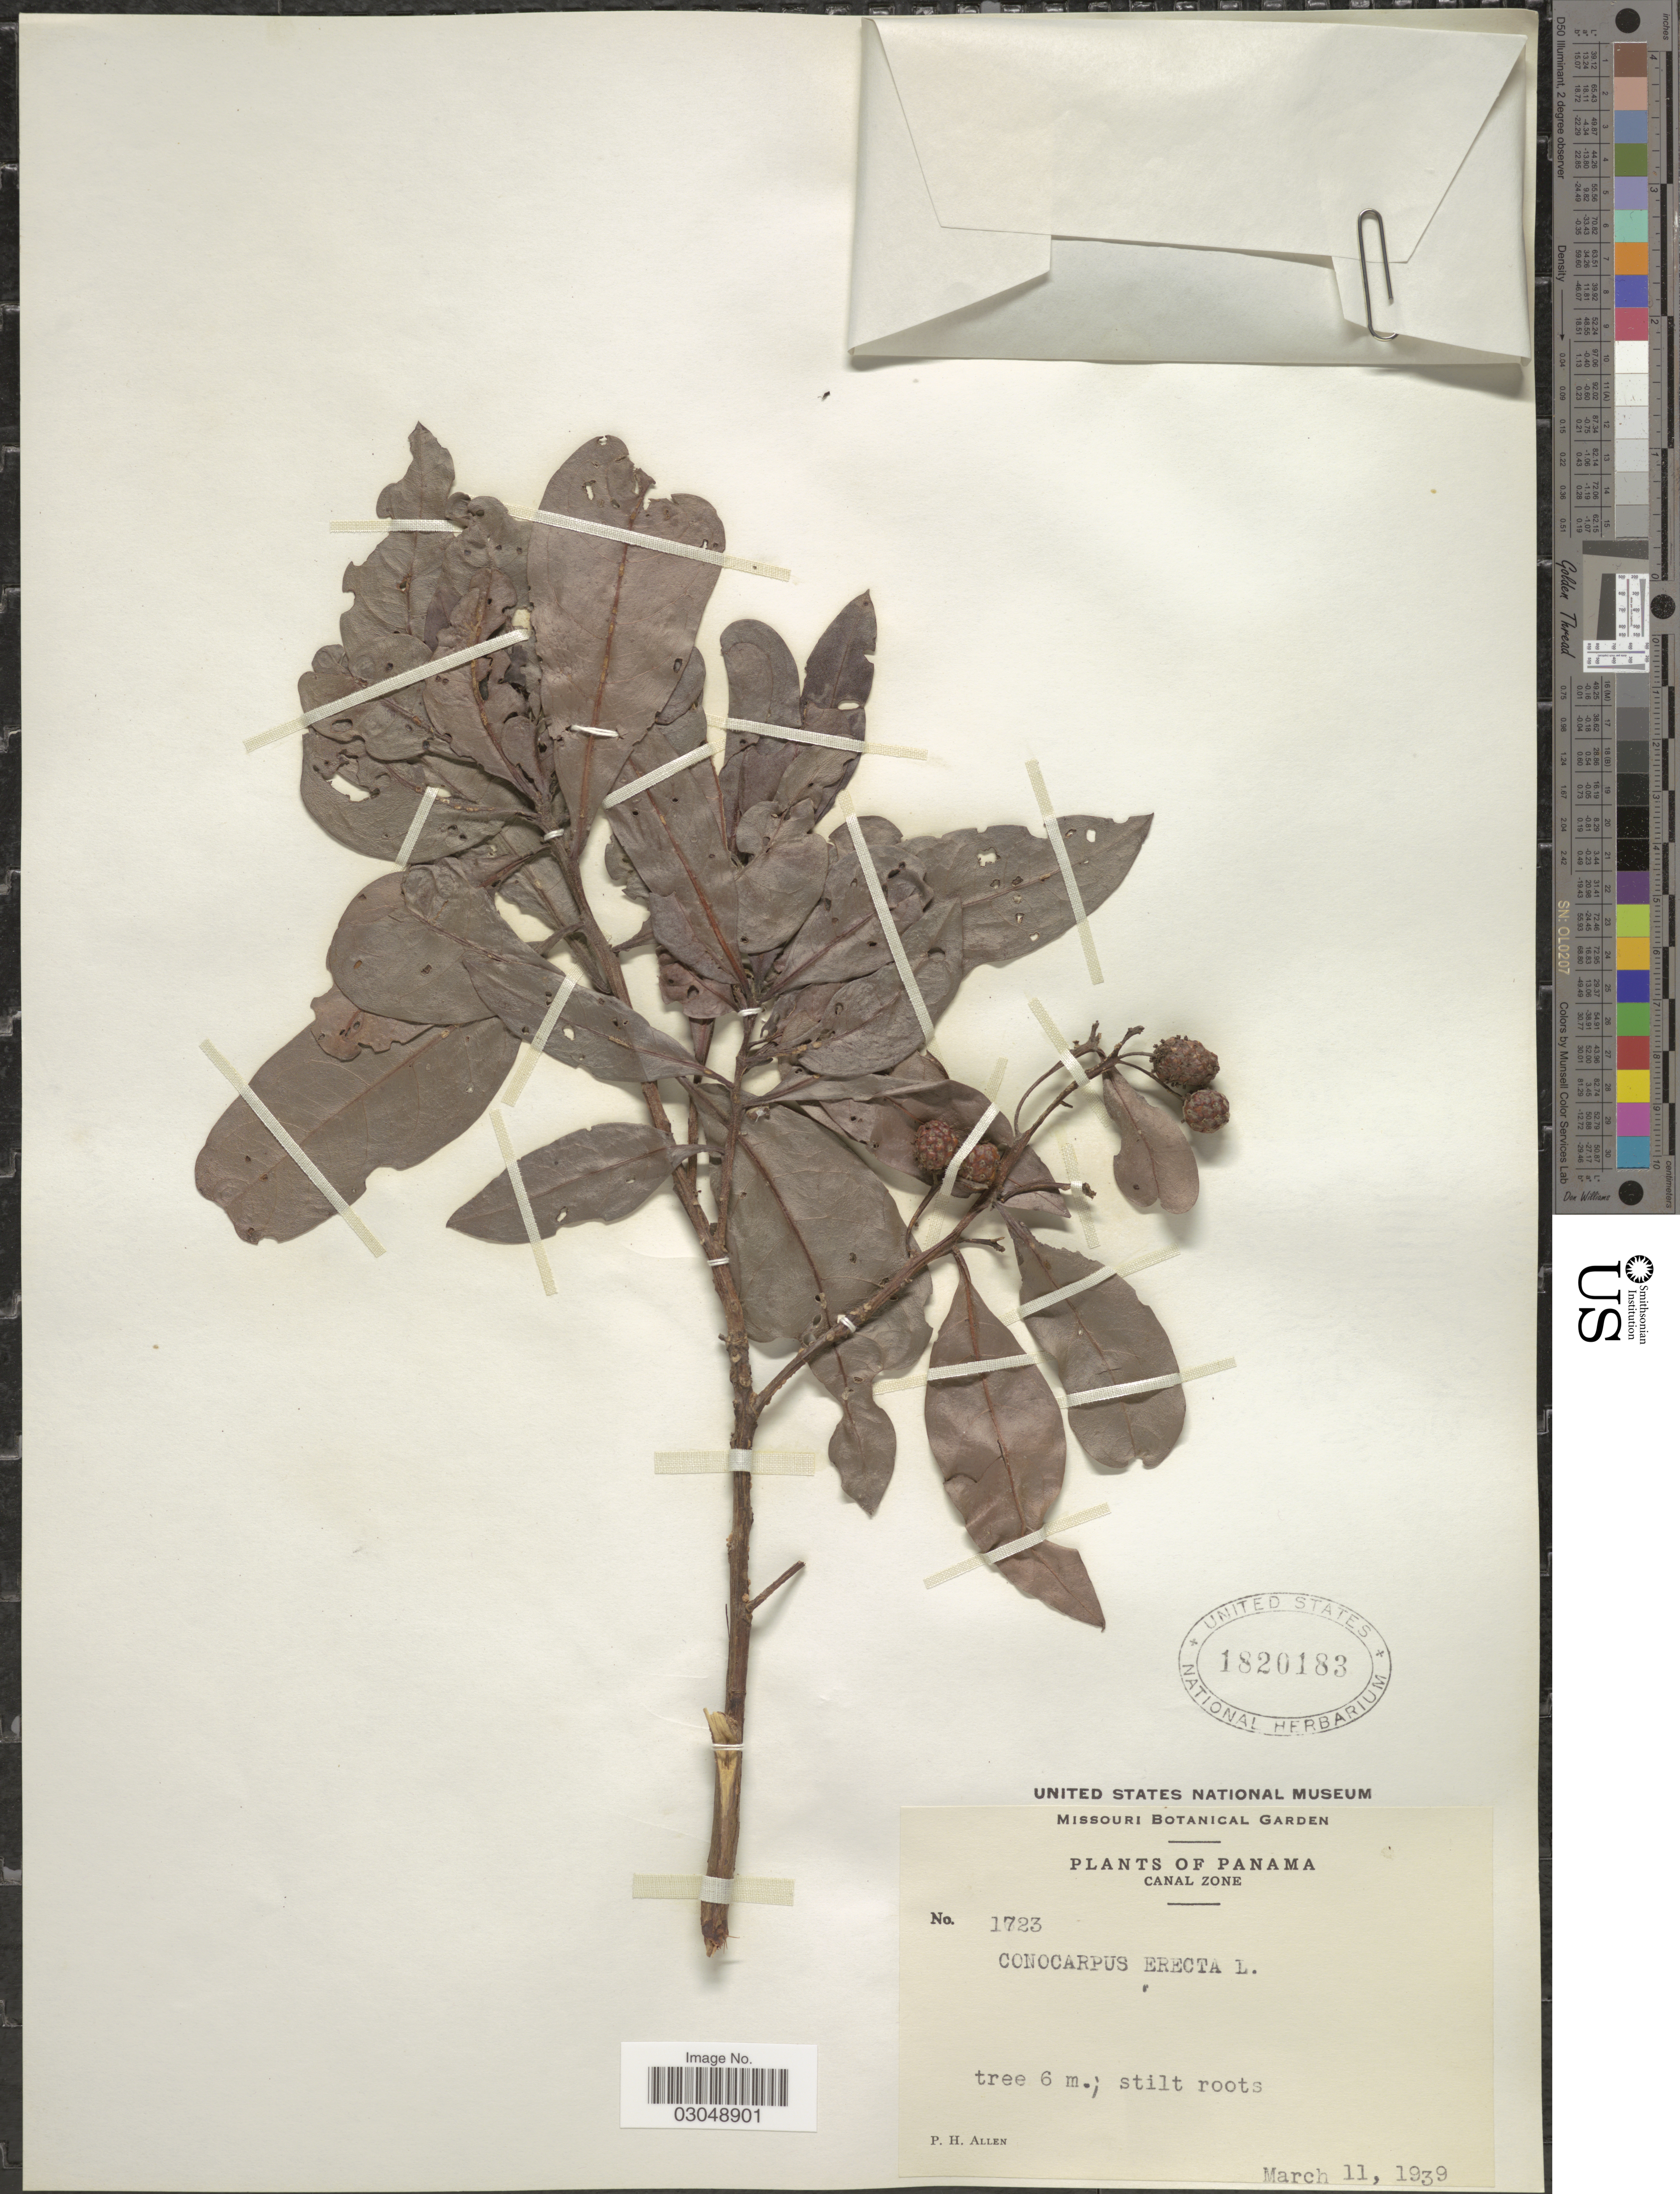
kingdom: Plantae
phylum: Tracheophyta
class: Magnoliopsida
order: Myrtales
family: Combretaceae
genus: Conocarpus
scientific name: Conocarpus erectus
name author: L.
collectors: P. H. Allen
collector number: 1723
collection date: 1939-03-11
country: Panama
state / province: Colón / Panamá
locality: Canal Zone.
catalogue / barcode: US 1820183